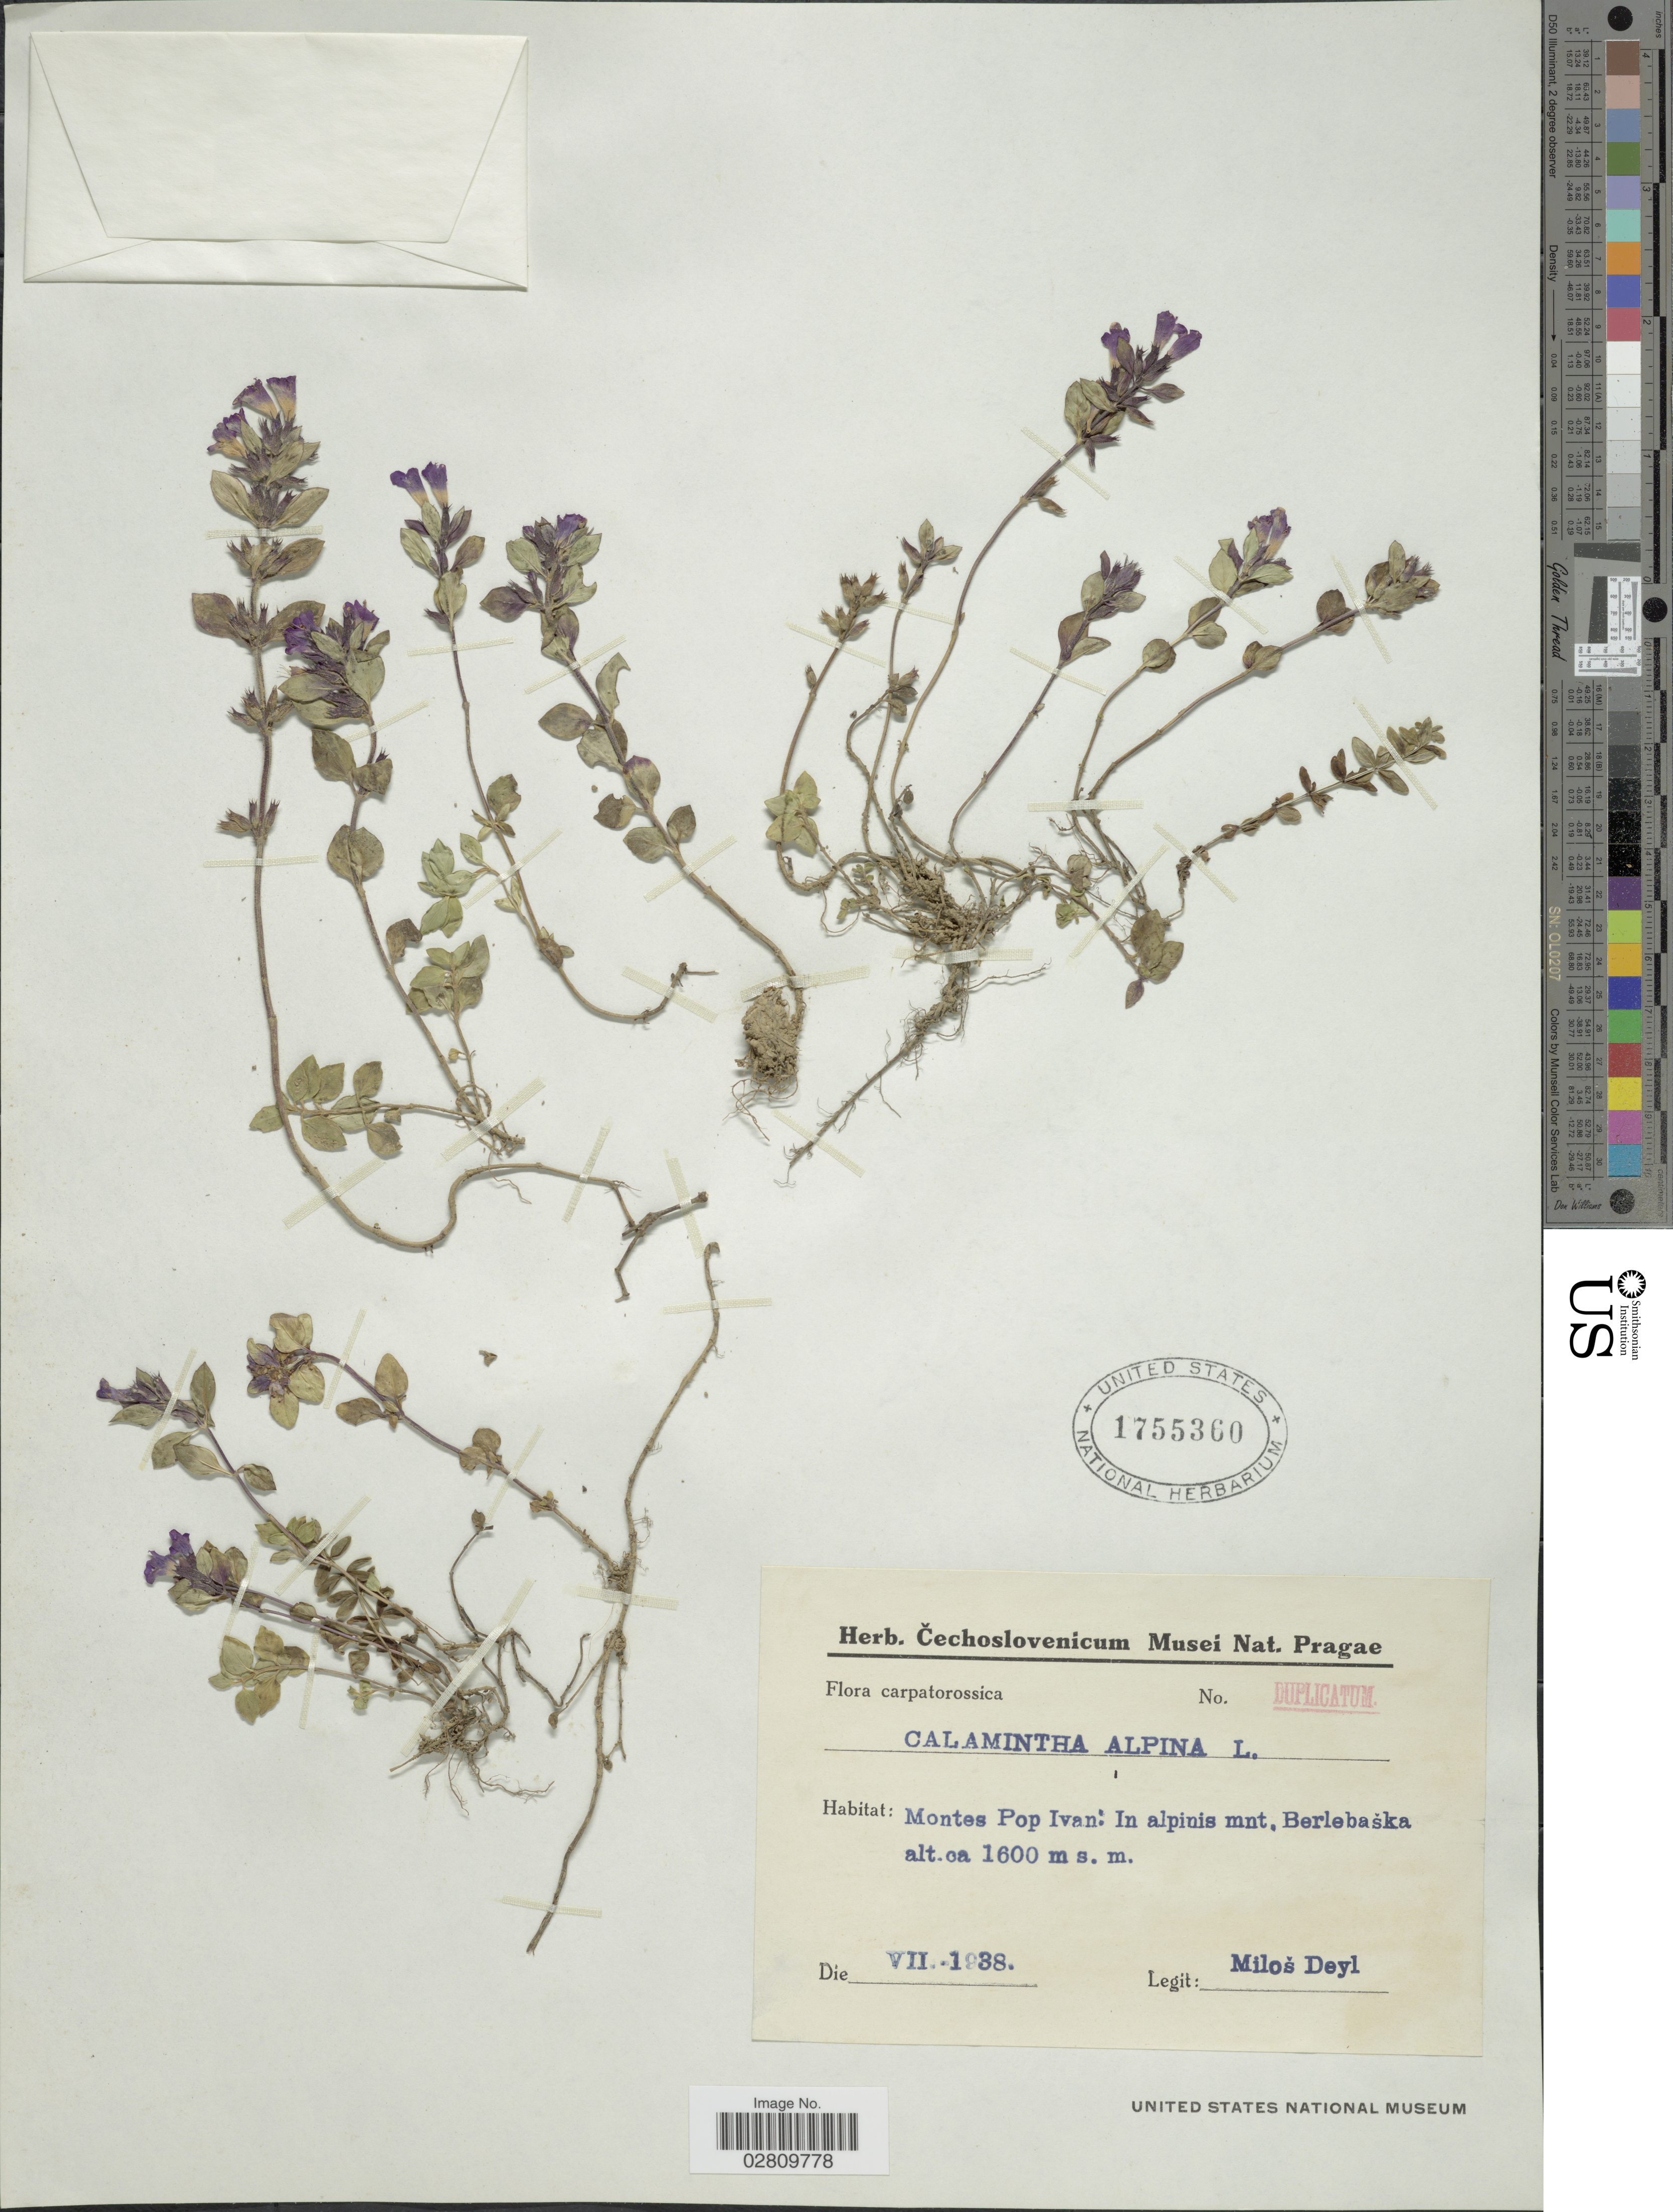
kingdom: Plantae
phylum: Tracheophyta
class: Magnoliopsida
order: Lamiales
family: Lamiaceae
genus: Acinos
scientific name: Acinos alpinus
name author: Moench.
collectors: M. Deyl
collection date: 1938-07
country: Ukraine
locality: Carpatorossica. Montes Pop Ivan: In alpinis mnt. Berlebaska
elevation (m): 1600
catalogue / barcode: US 1755360